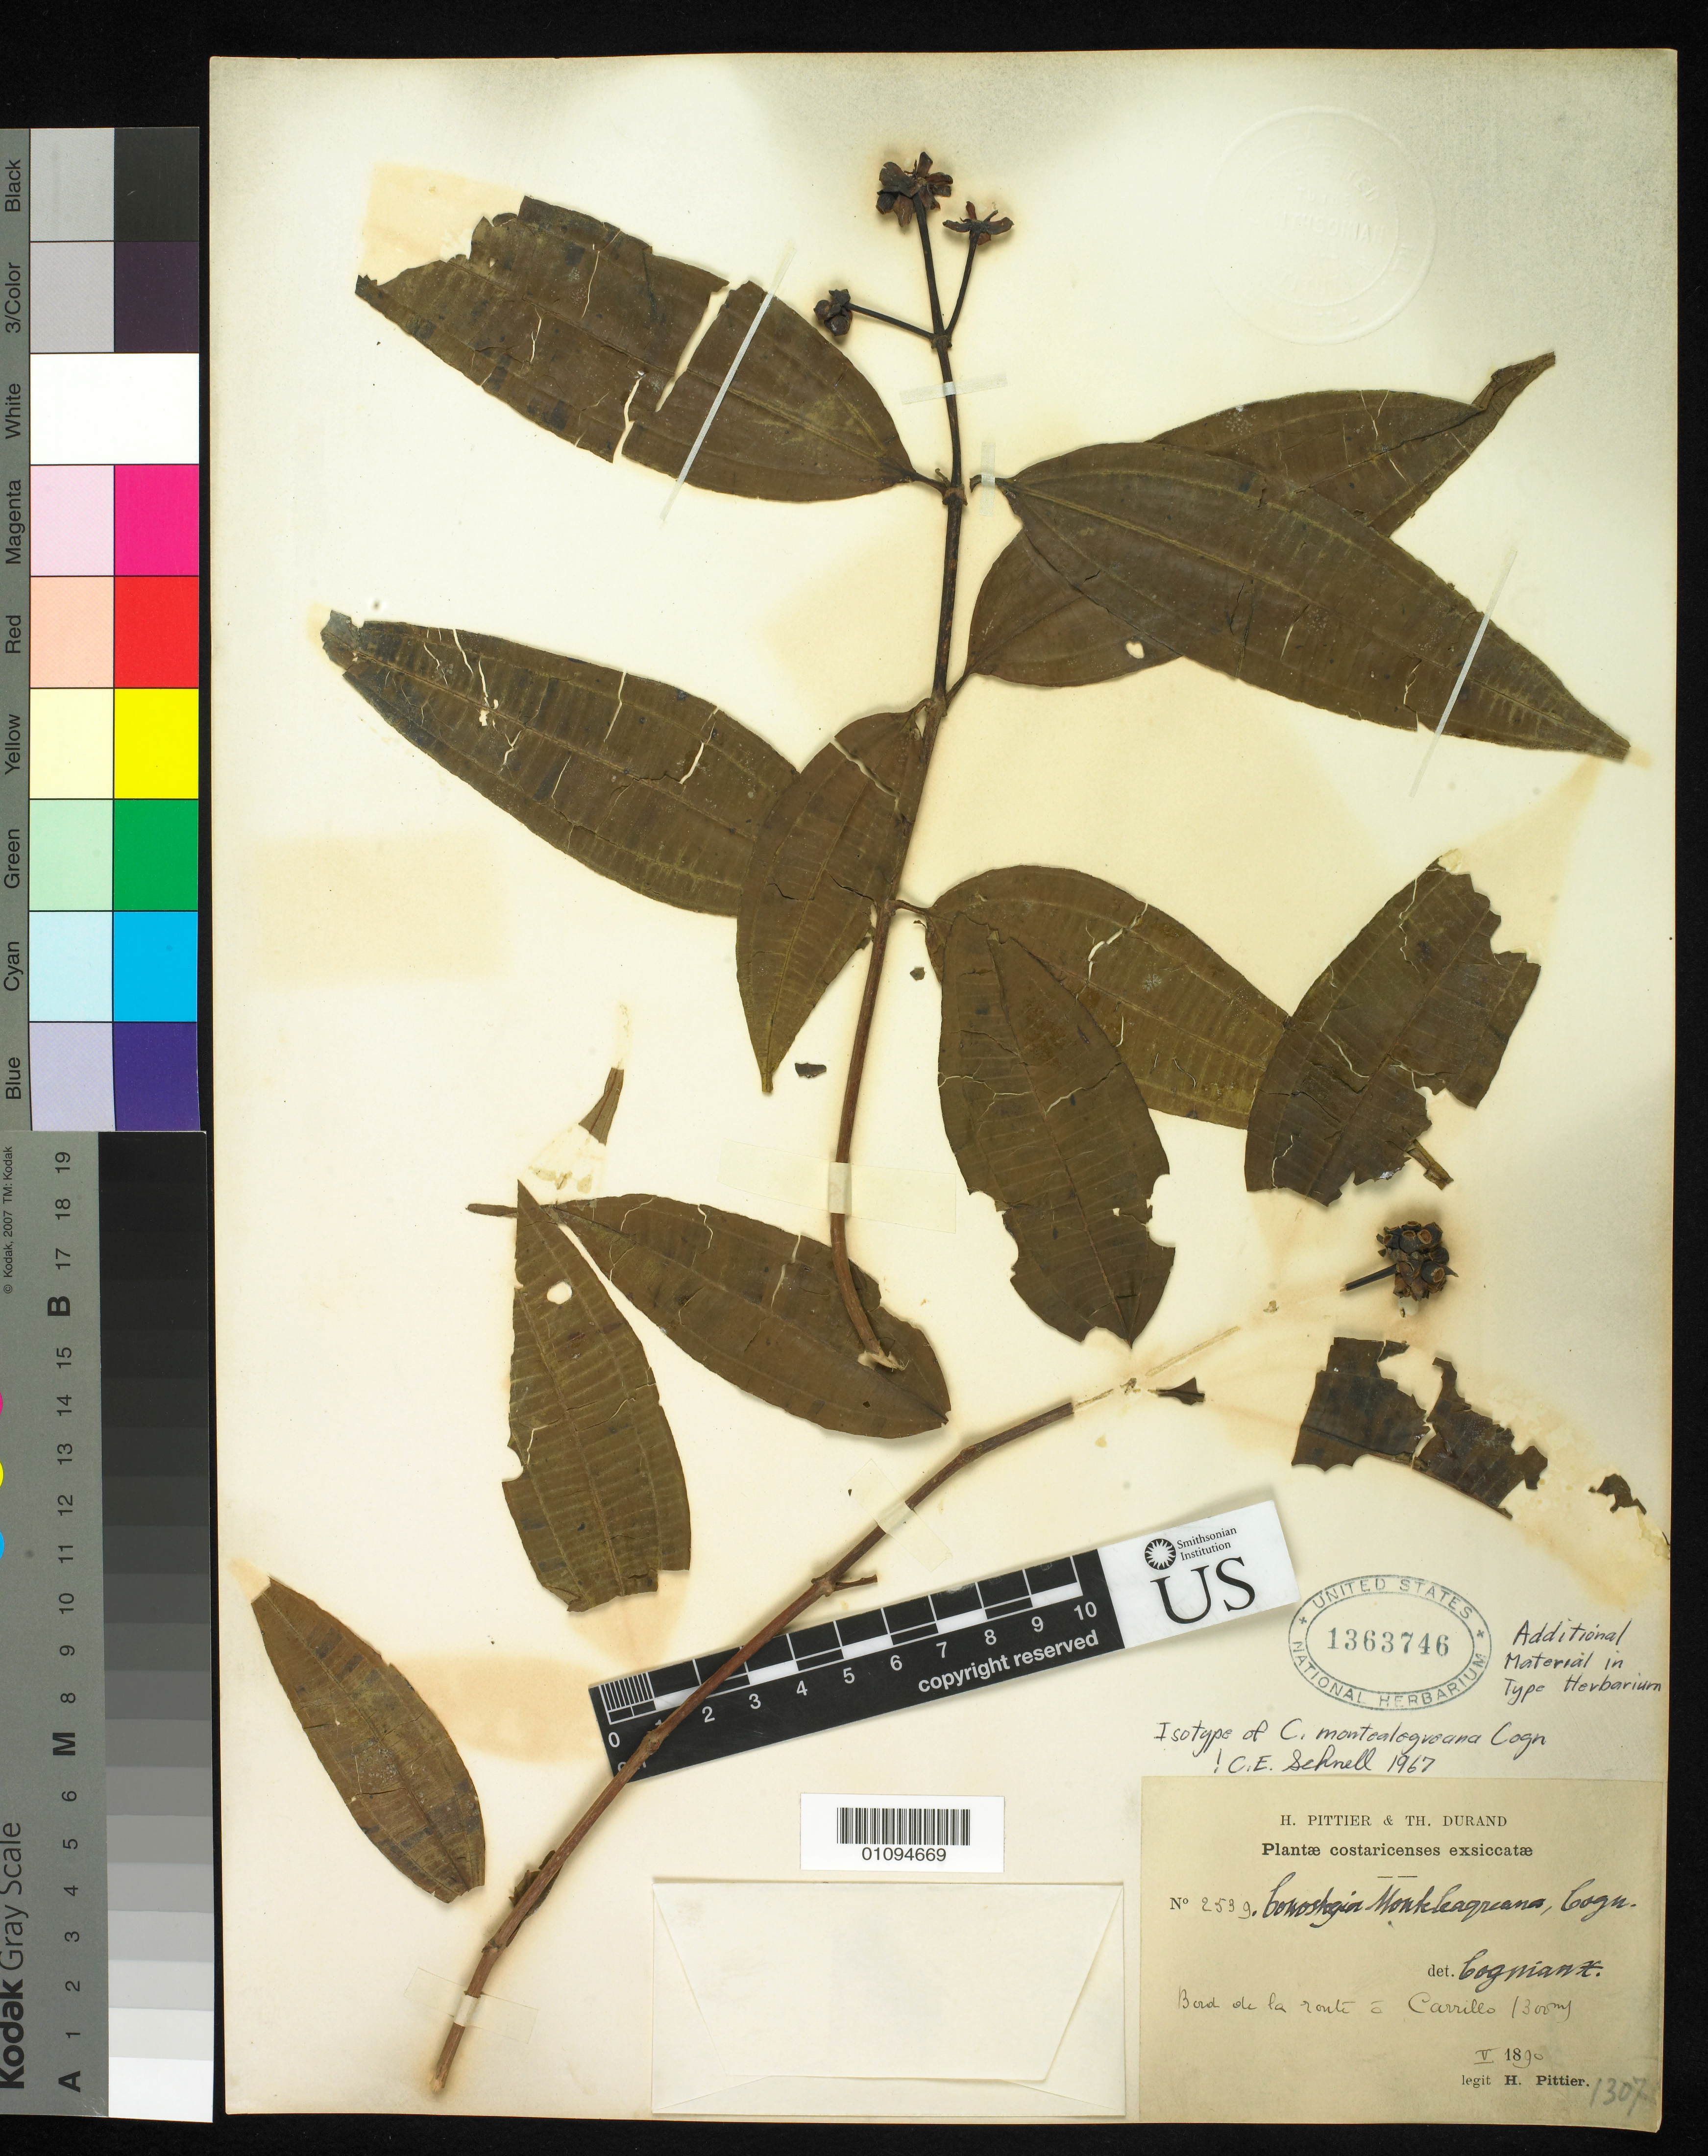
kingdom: Plantae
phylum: Tracheophyta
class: Magnoliopsida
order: Myrtales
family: Melastomataceae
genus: Conostegia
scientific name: Conostegia monteleagreana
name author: Cogn. in A. DC.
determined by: Cogniaux, C. A.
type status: Isotype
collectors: H. F. Pittier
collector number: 2539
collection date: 1890-05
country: Costa Rica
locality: Bord de la route de Carrillo.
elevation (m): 1300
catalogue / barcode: US 1363746